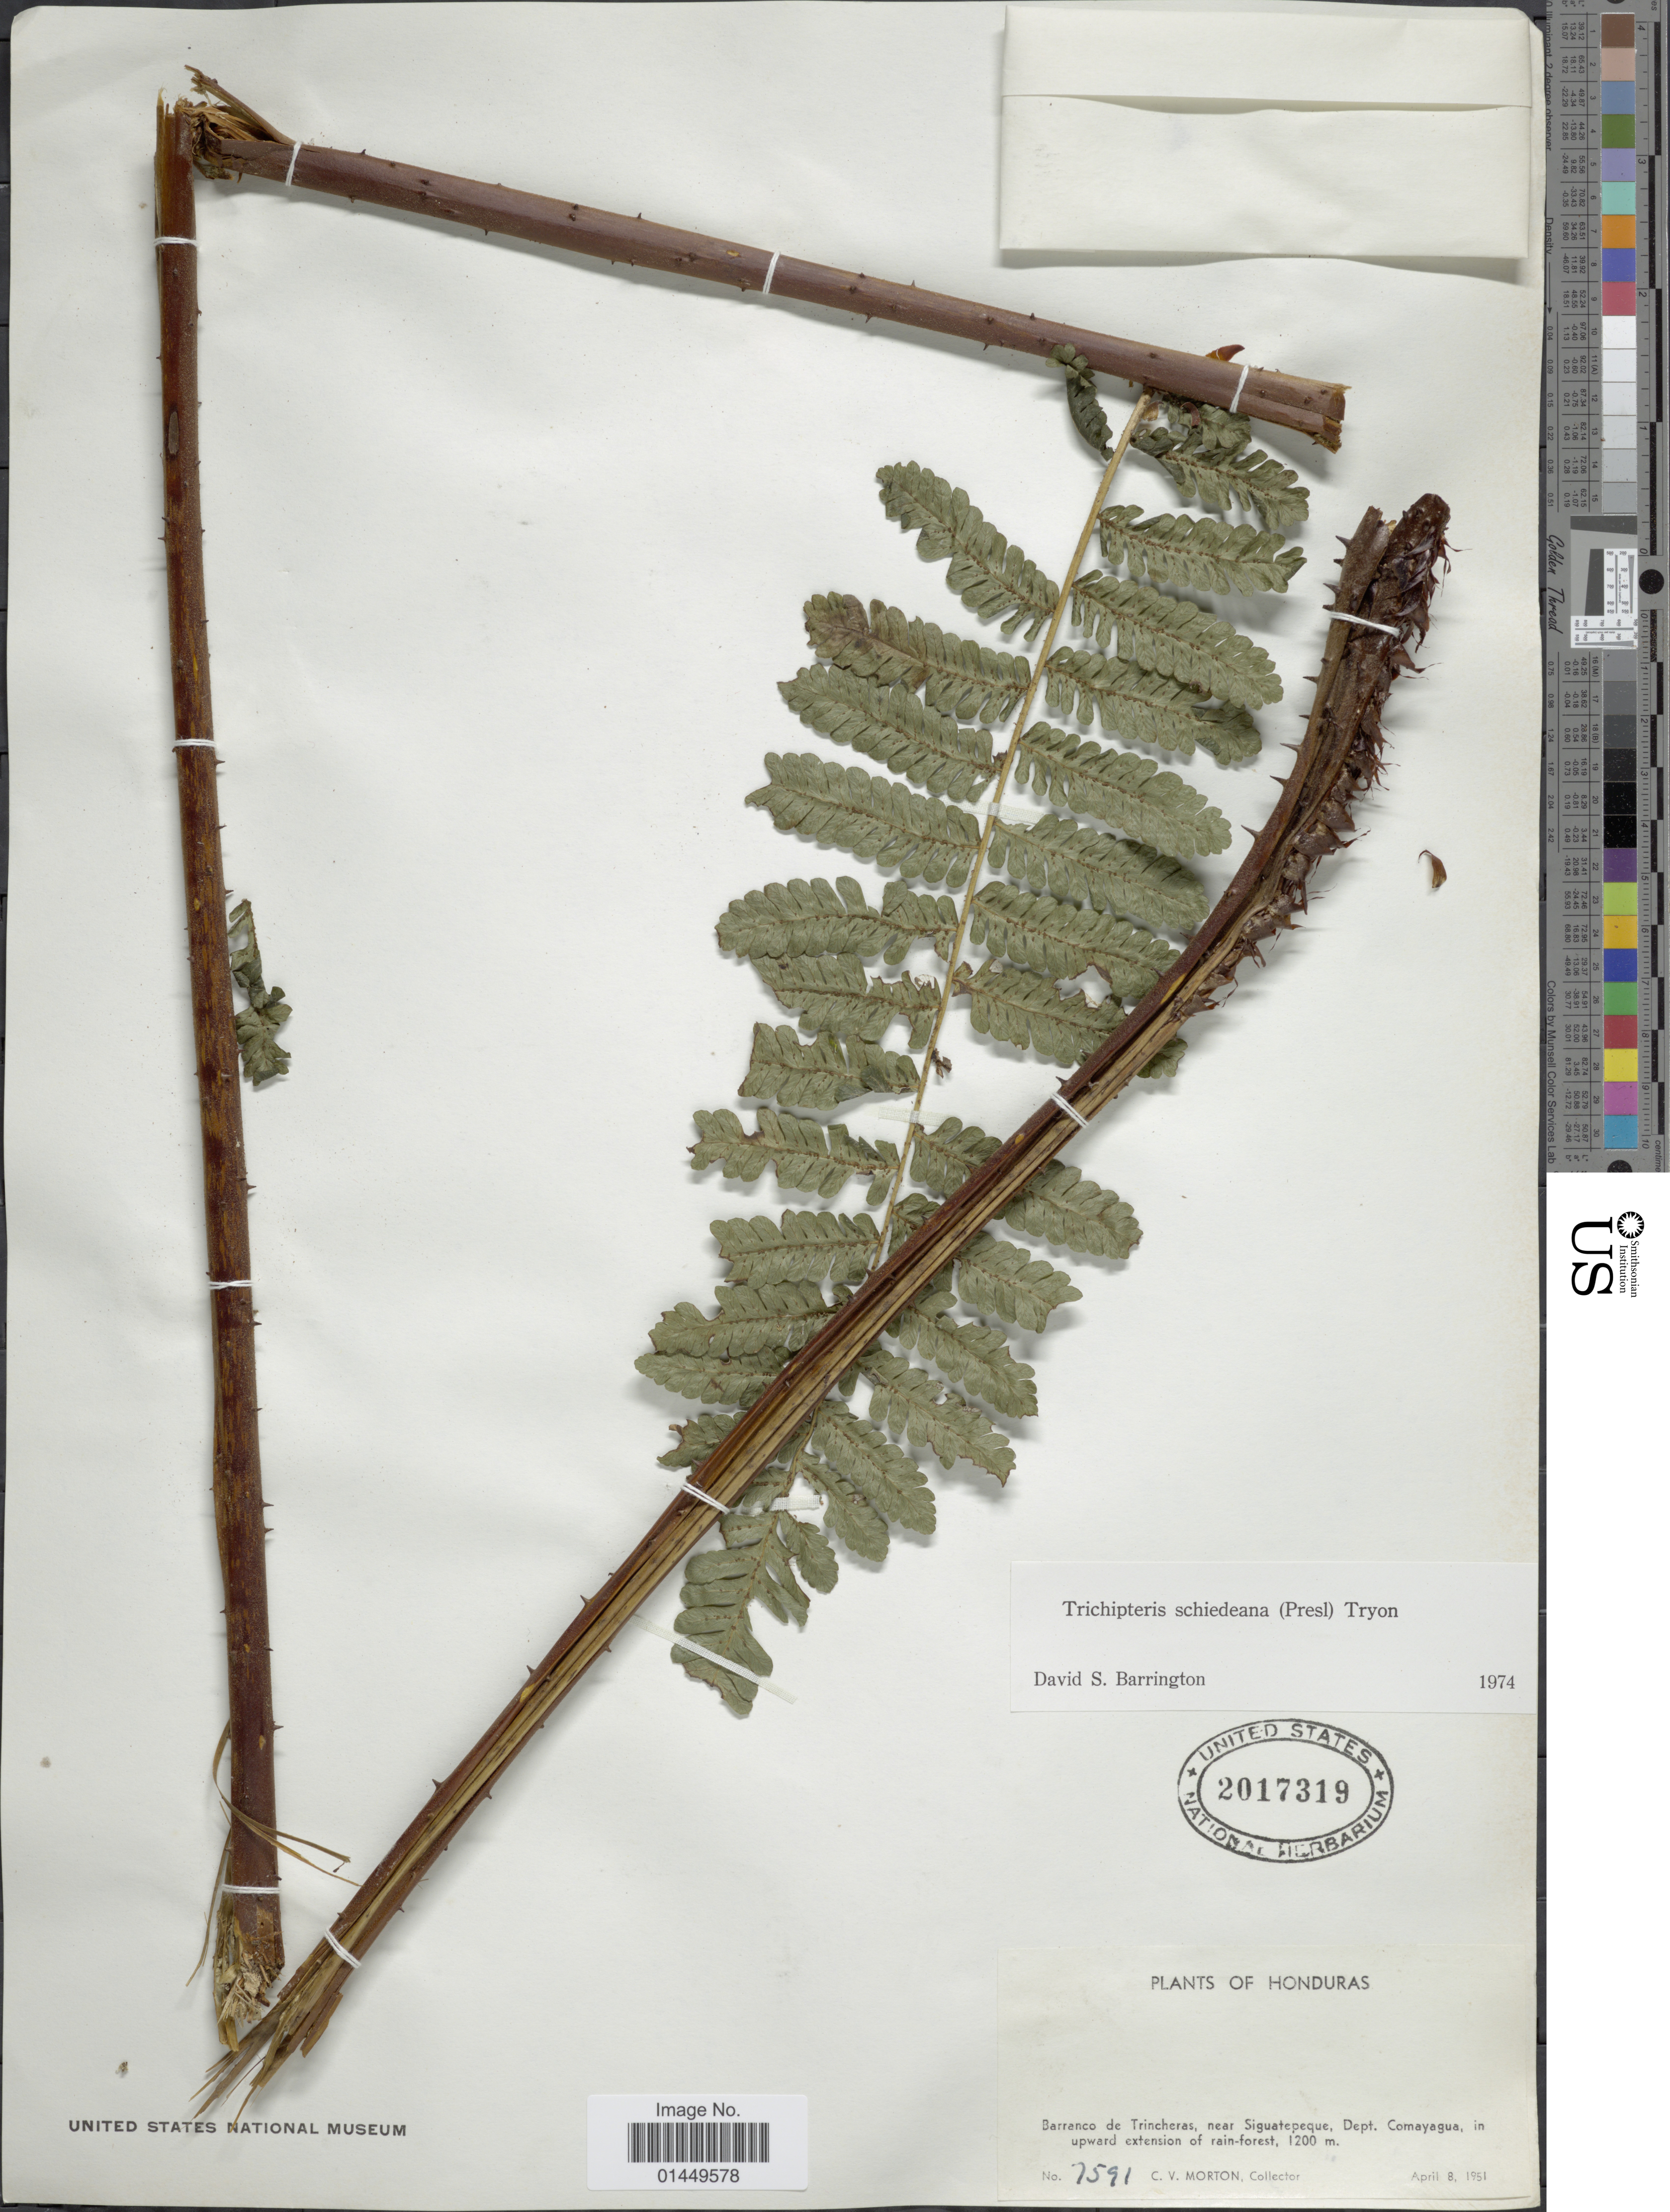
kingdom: Plantae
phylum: Tracheophyta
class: Polypodiopsida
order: Cyatheales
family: Cyatheaceae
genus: Cyathea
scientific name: Cyathea schiedeana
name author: (C. Presl) Domin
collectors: C. V. Morton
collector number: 7591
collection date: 1951-04-08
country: Honduras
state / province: Comayagua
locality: Barranco de Trincheras, near Siguatepeque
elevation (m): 1200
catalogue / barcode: US 2017319